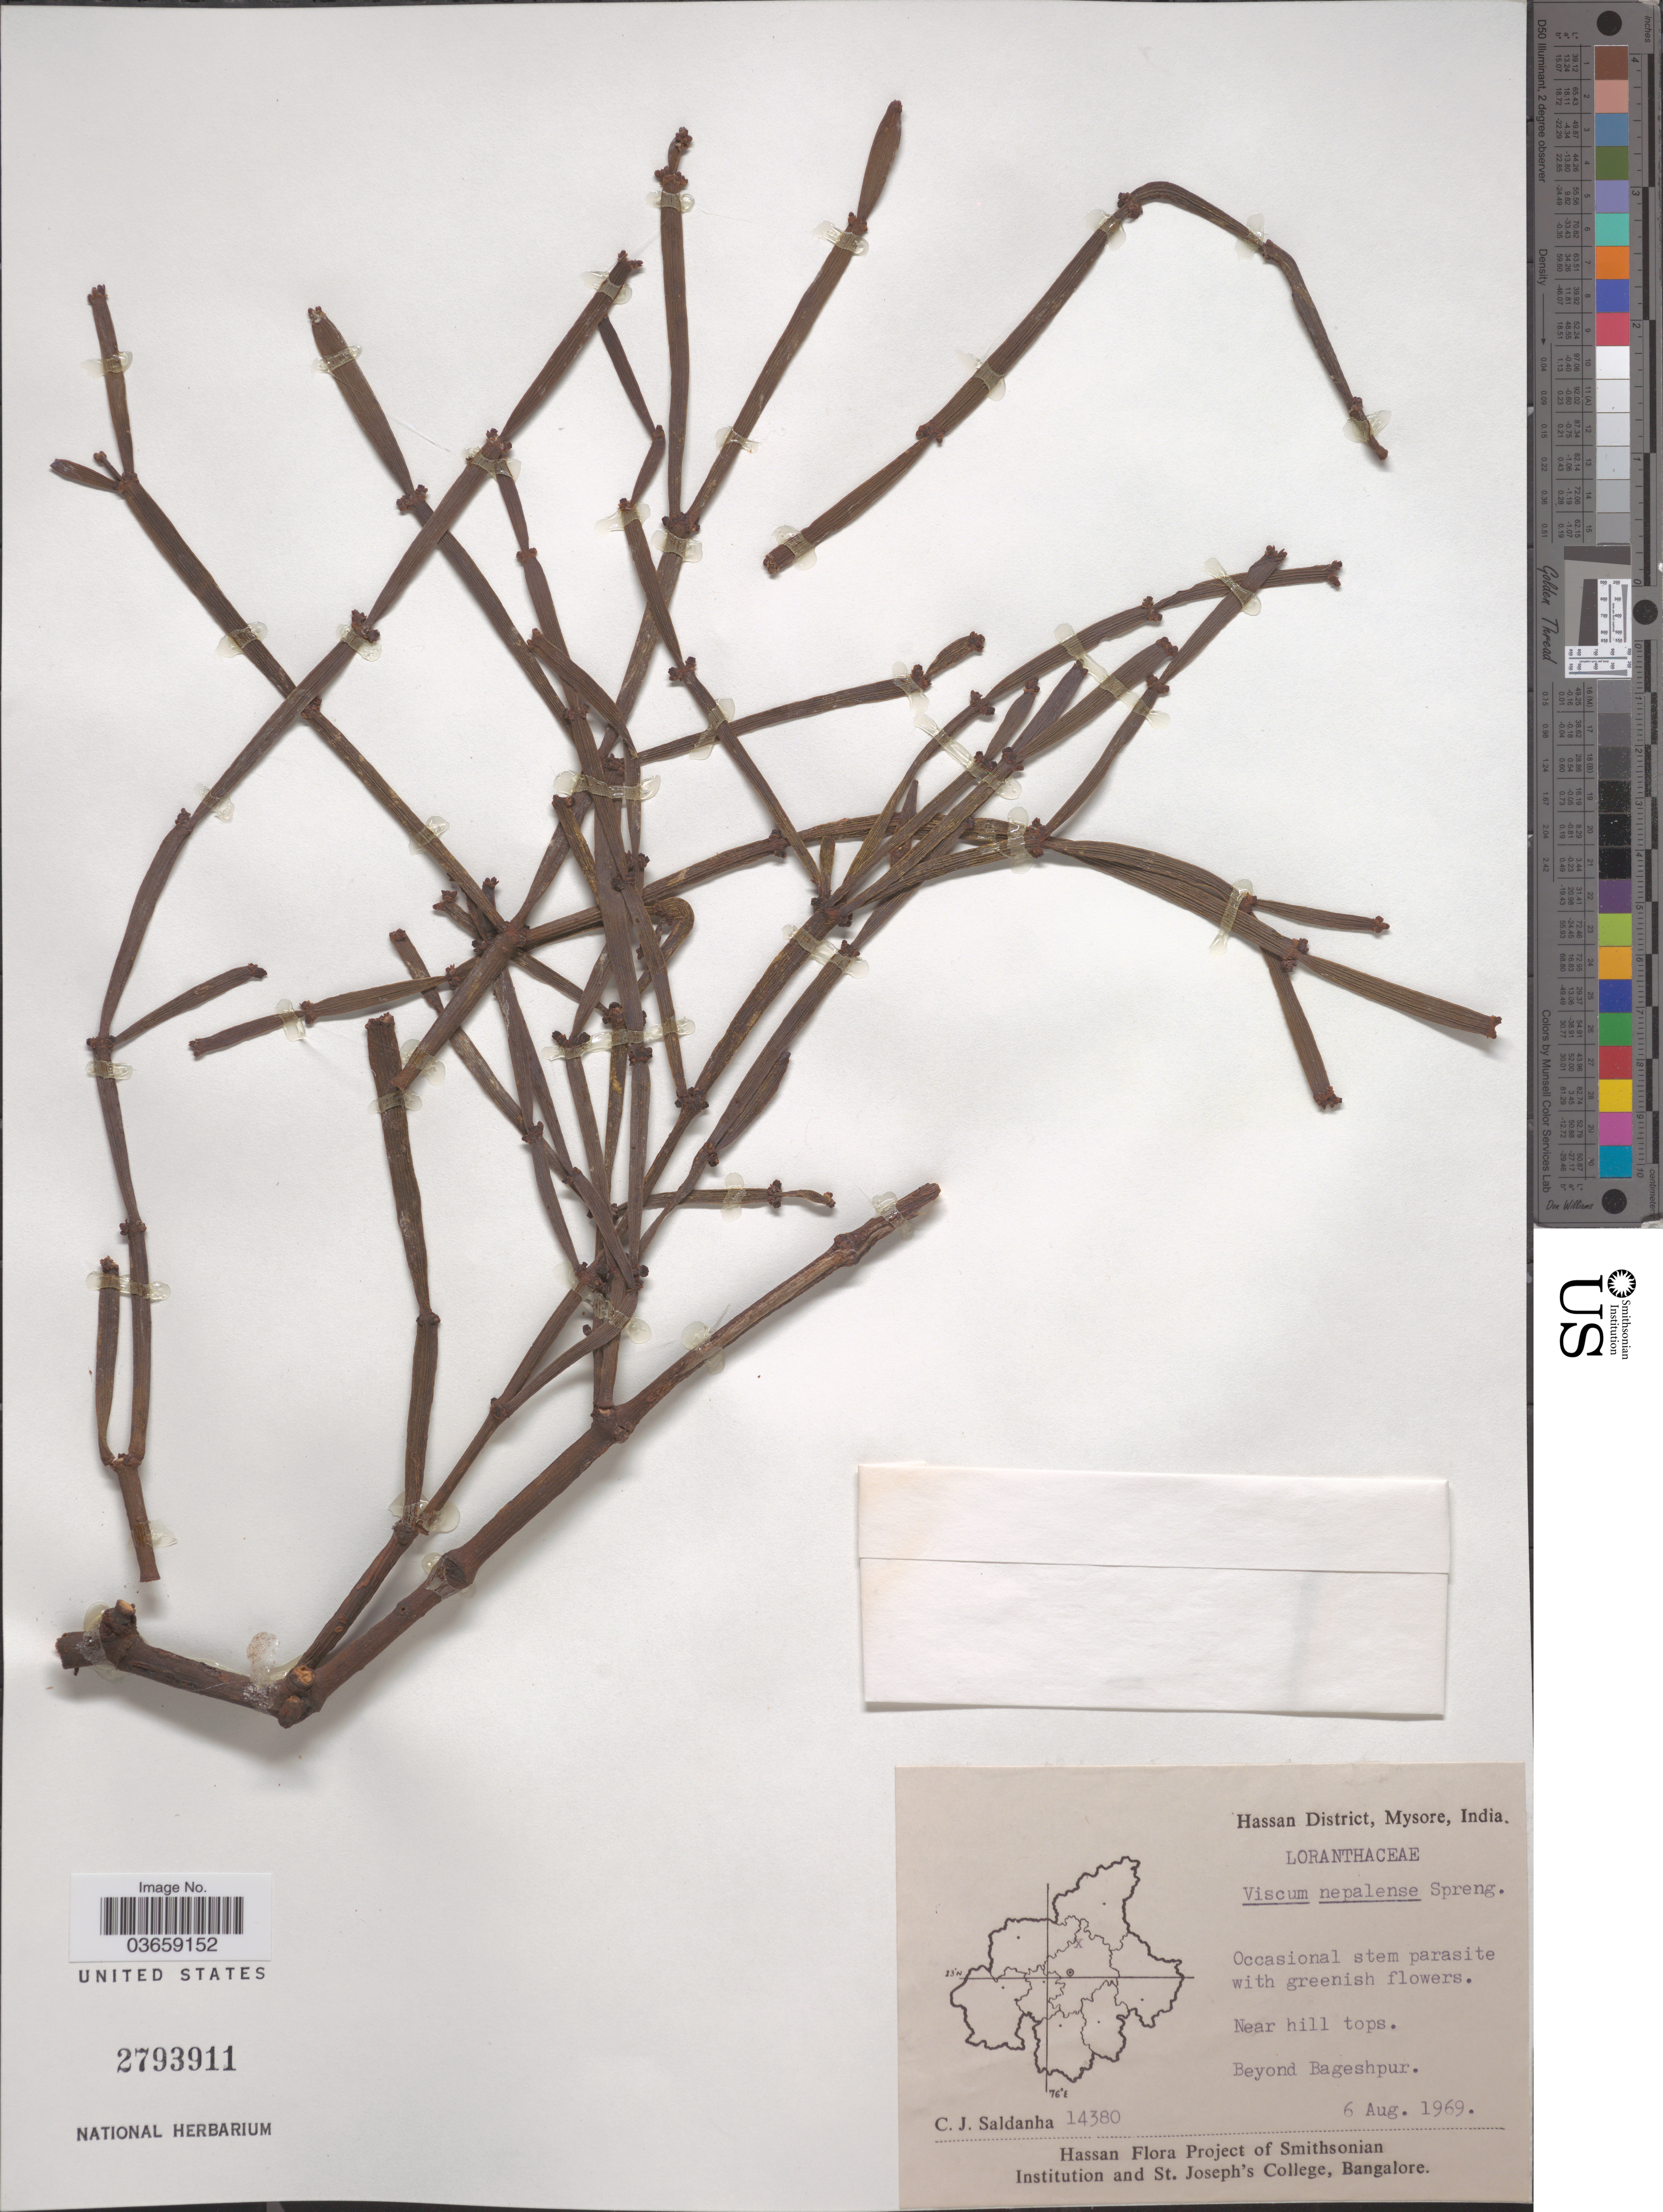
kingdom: Plantae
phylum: Tracheophyta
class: Magnoliopsida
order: Santalales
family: Viscaceae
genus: Viscum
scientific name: Viscum nepalense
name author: Spreng.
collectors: C. J. Saldanha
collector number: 14380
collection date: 1969-08-06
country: India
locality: Hassan District, Mysore. Near hill tops. Beyond Bageshpur.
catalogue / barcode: US 2793911